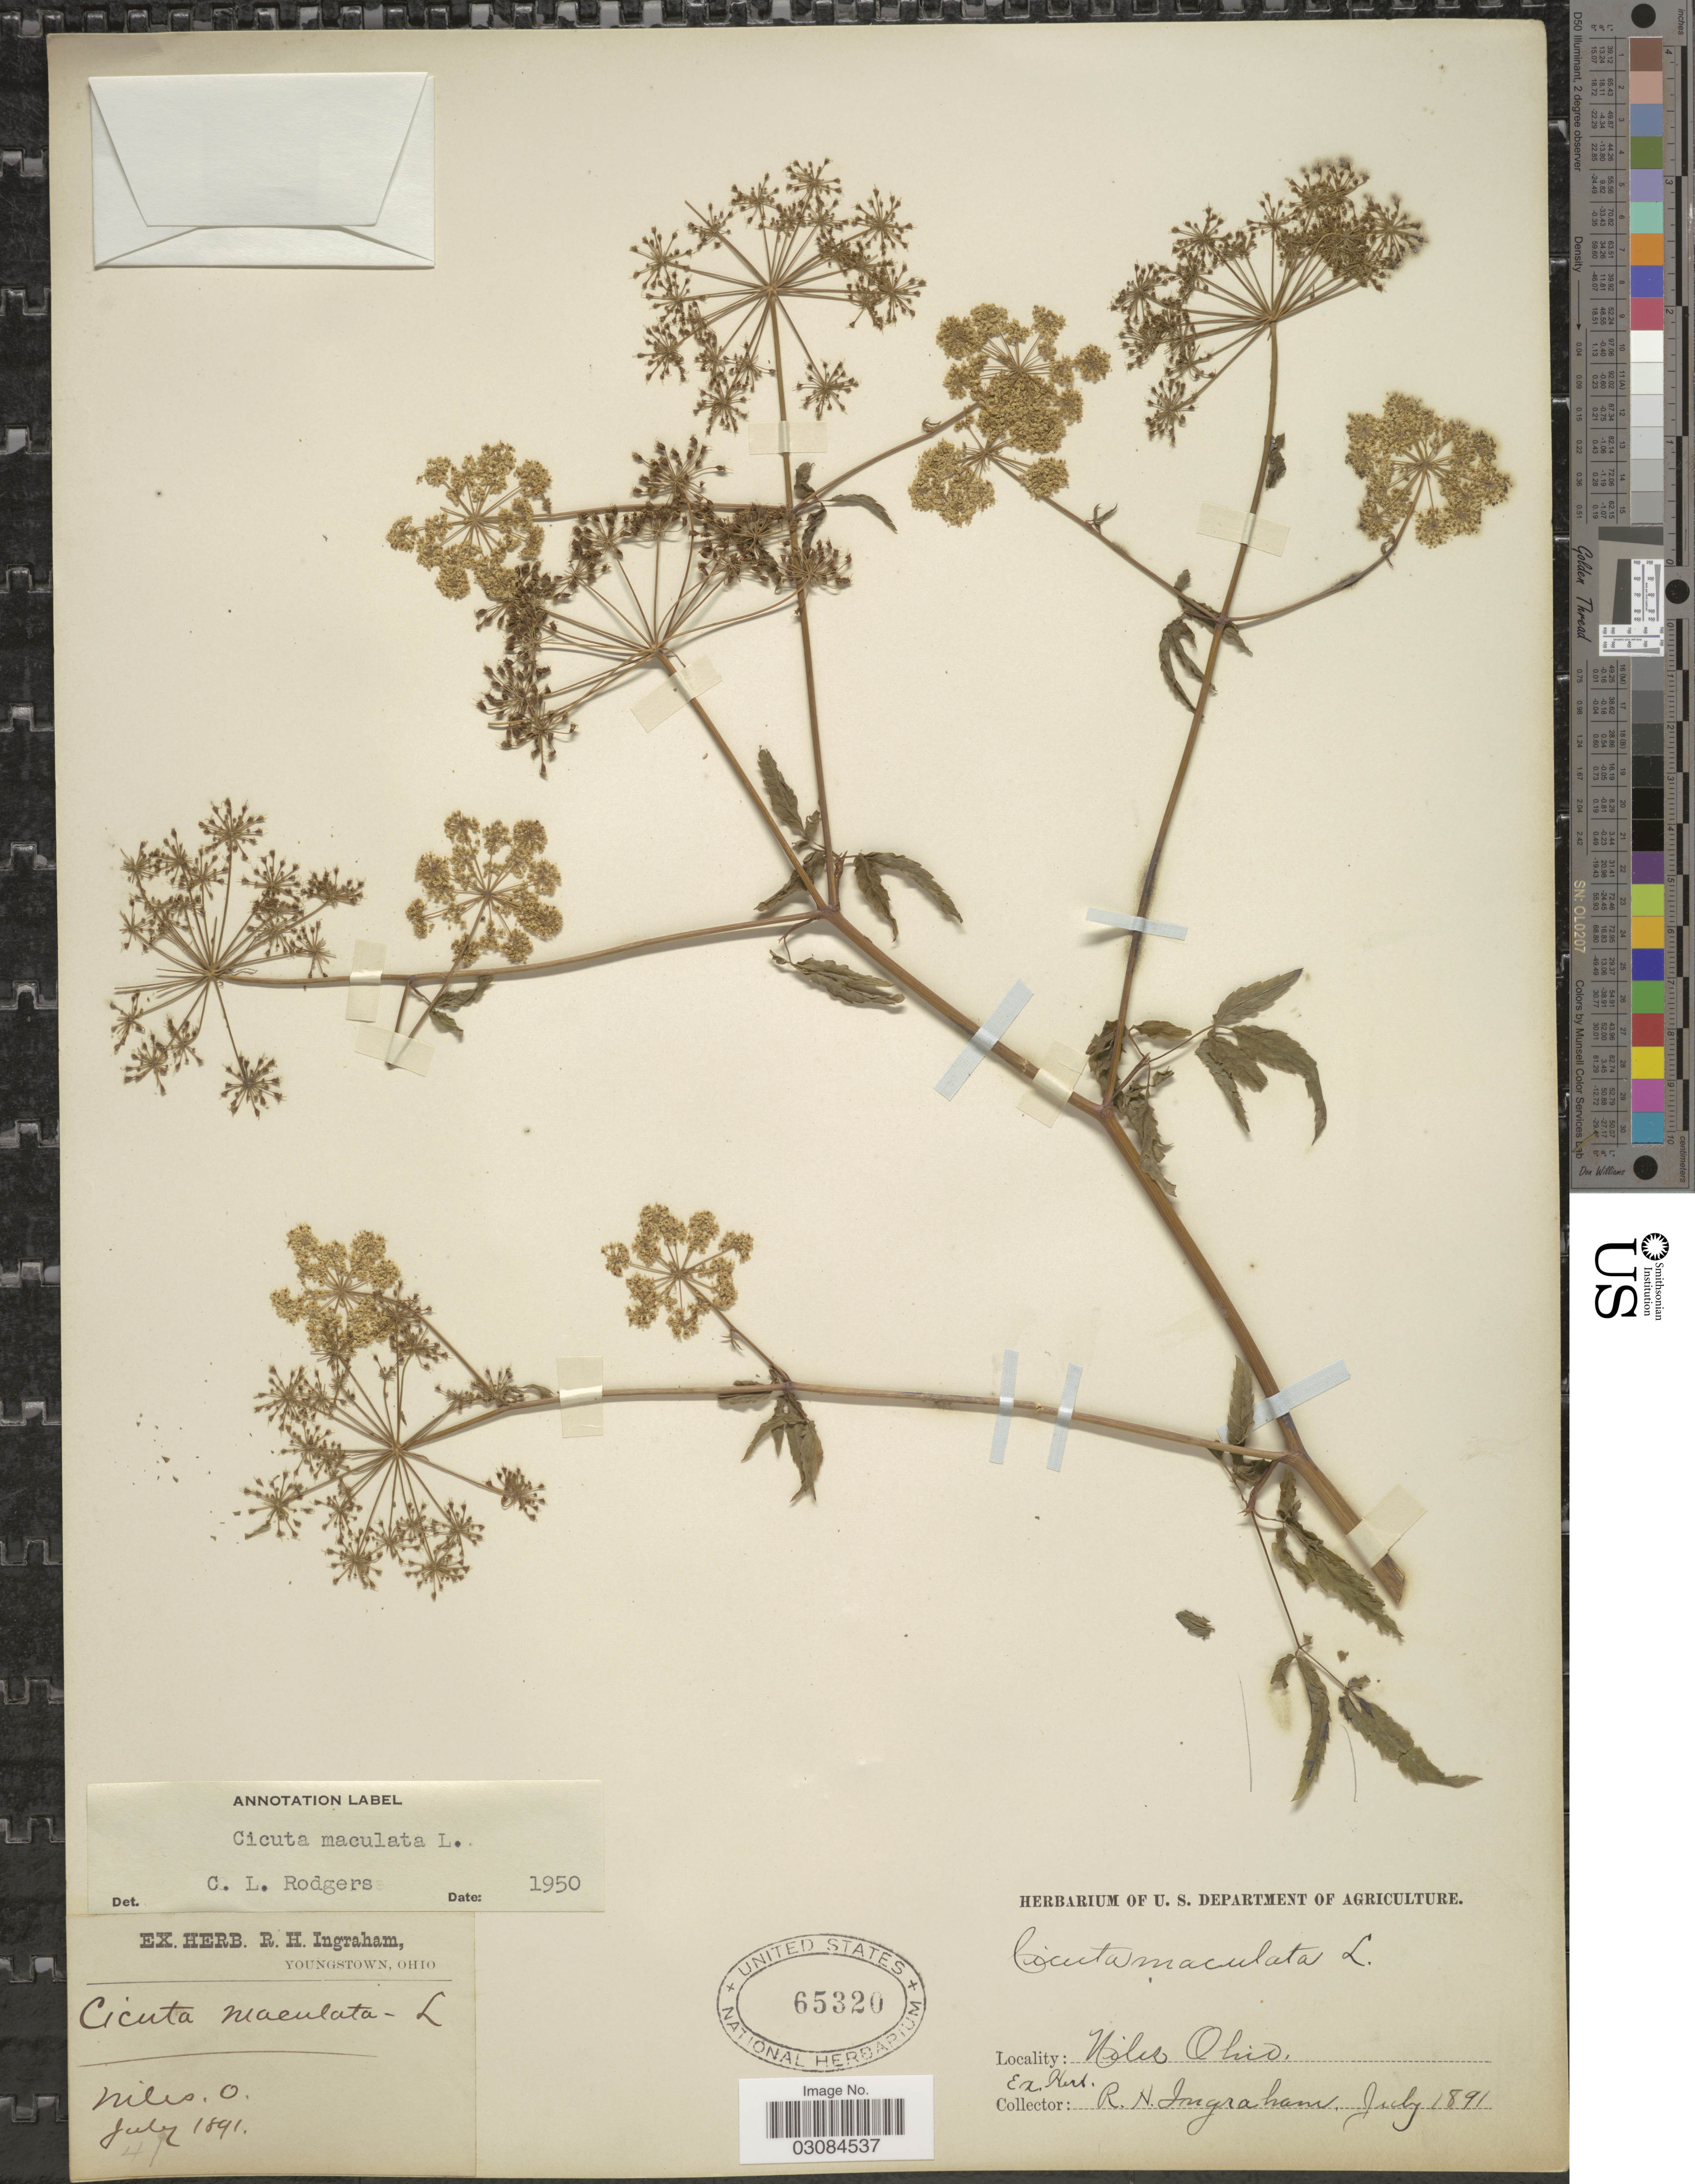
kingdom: Plantae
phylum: Tracheophyta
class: Magnoliopsida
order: Apiales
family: Apiaceae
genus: Cicuta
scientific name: Cicuta maculata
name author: L.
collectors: Ex herb. R. H. Ingraham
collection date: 1891-07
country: United States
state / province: Ohio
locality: Niles.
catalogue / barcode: US 65320